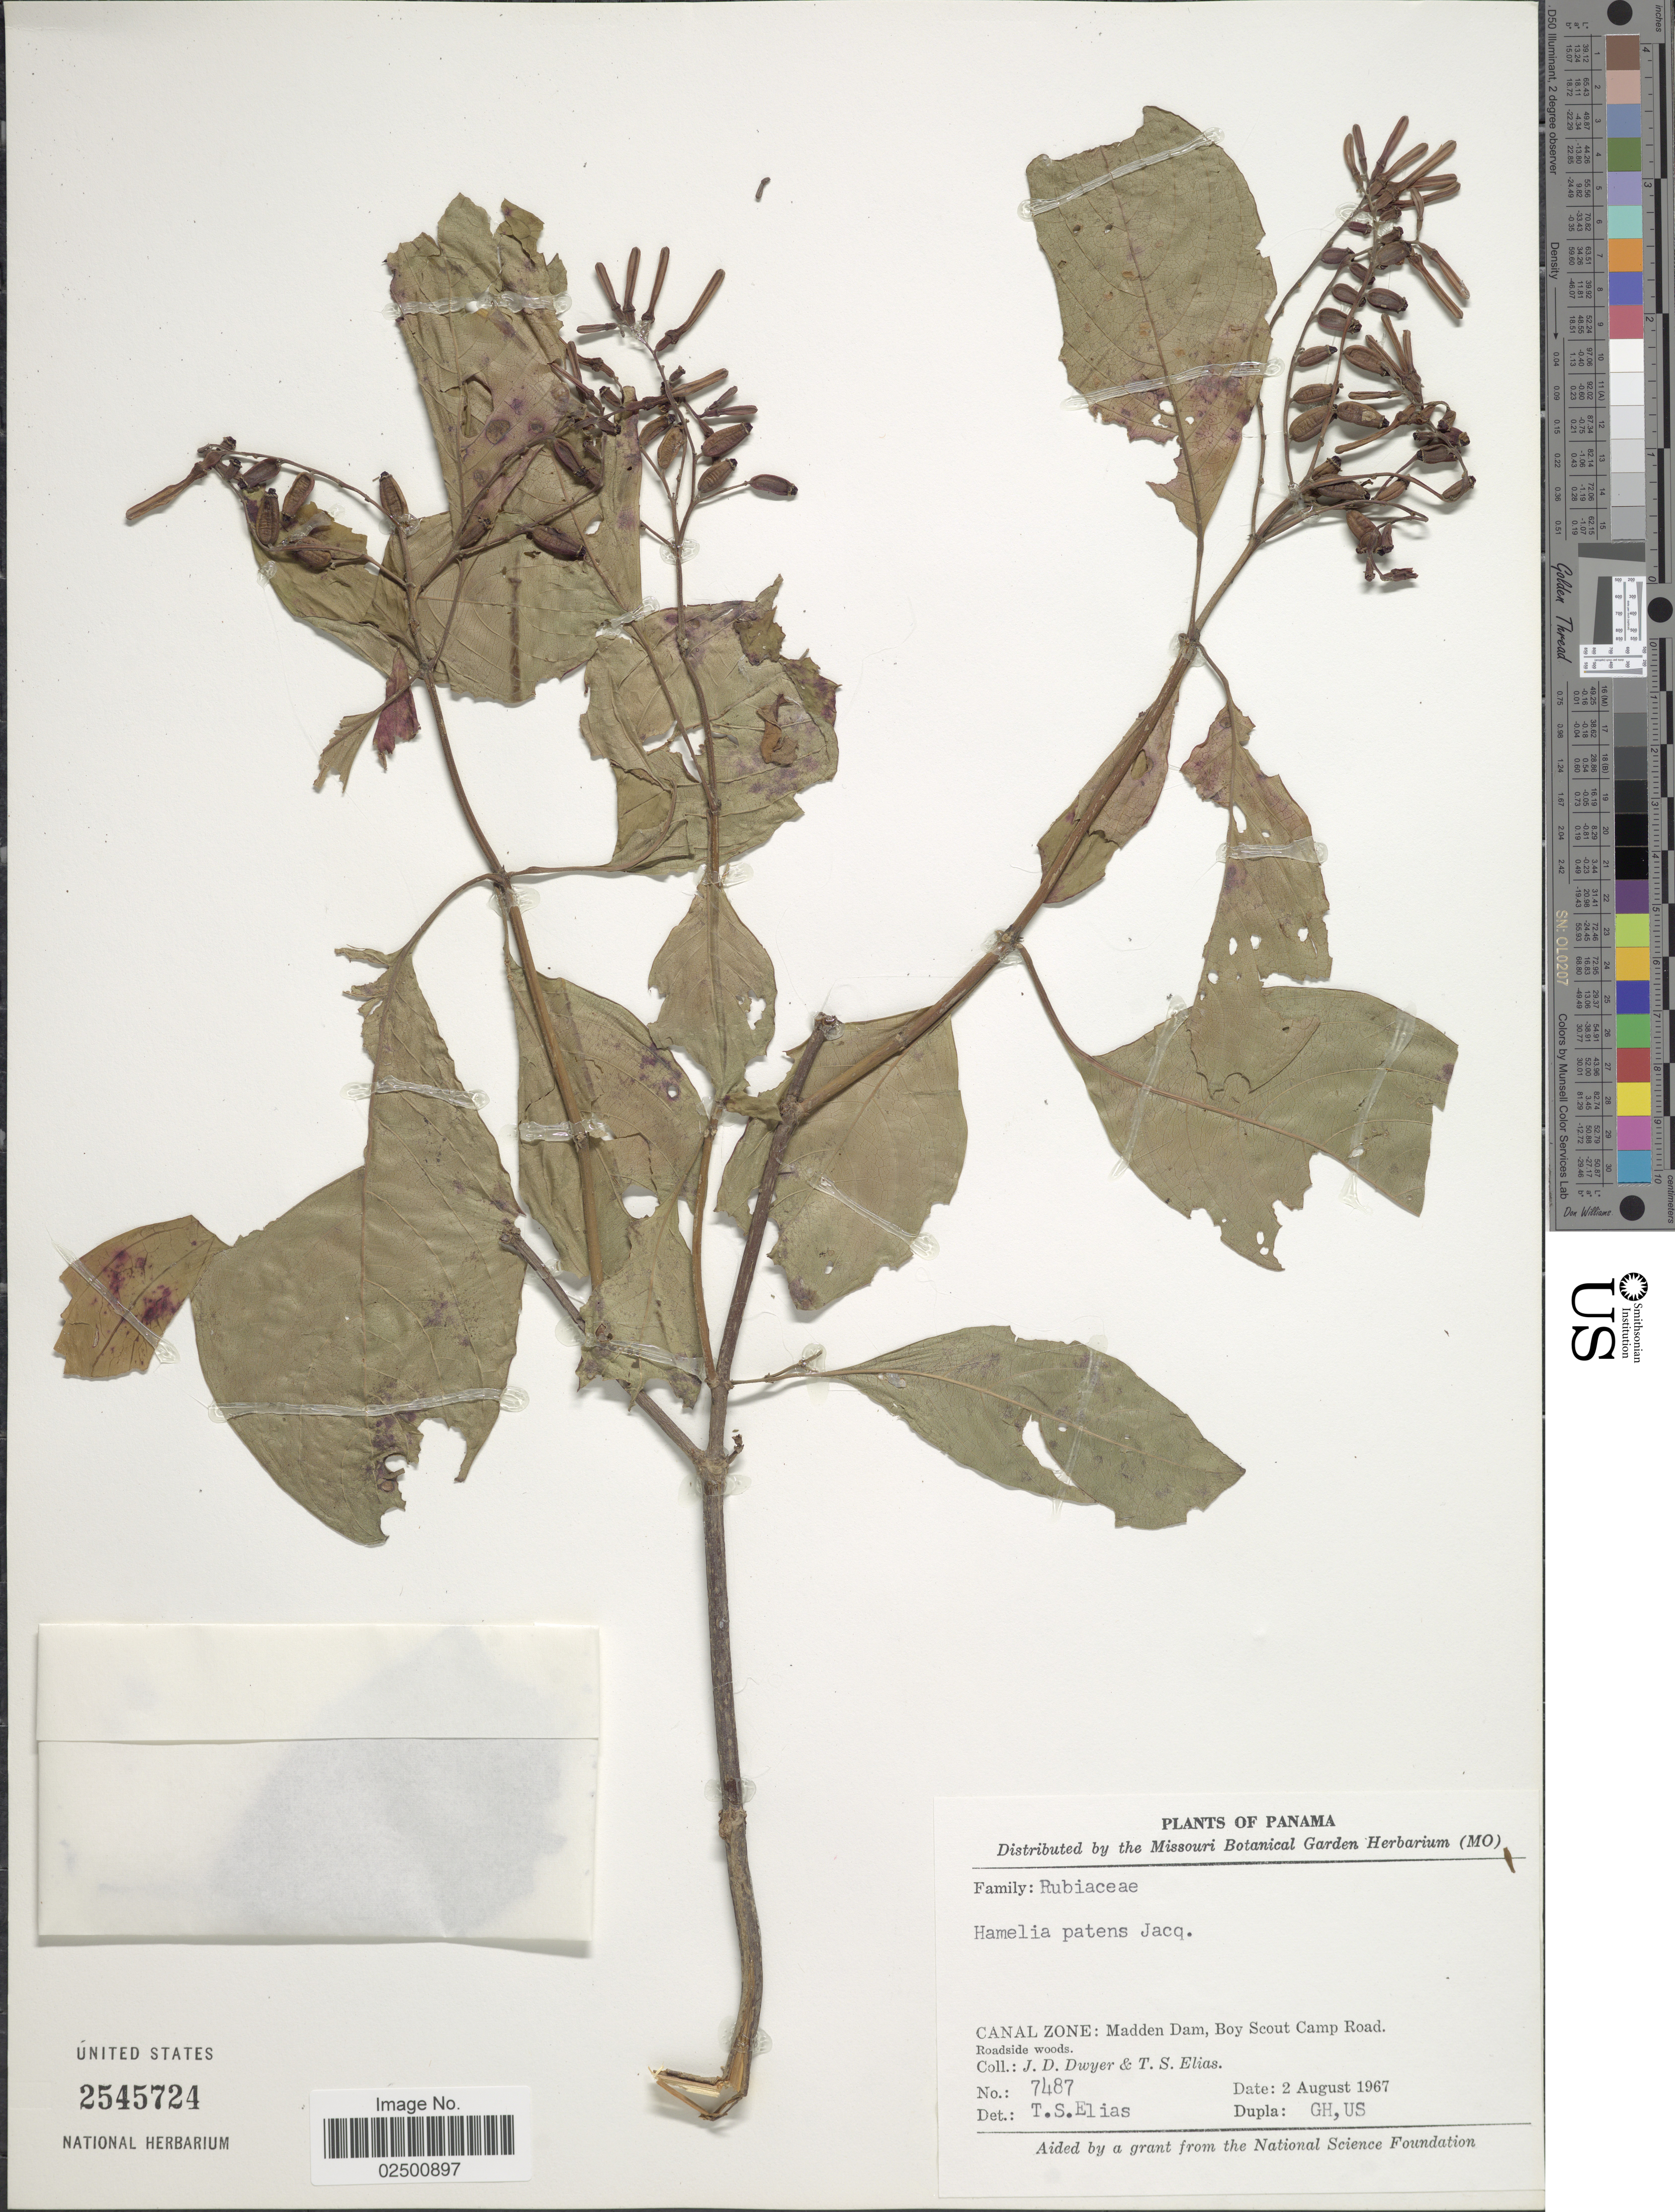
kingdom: Plantae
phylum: Tracheophyta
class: Magnoliopsida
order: Gentianales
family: Rubiaceae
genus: Hamelia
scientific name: Hamelia patens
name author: Jacq.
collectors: J. D. Dwyer & T. S. Elias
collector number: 7487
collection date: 1967-08-02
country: Panama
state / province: Colón / Panamá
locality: Canal Zone: Madden Dam, Boy Scout Camp Road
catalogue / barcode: US 2545724